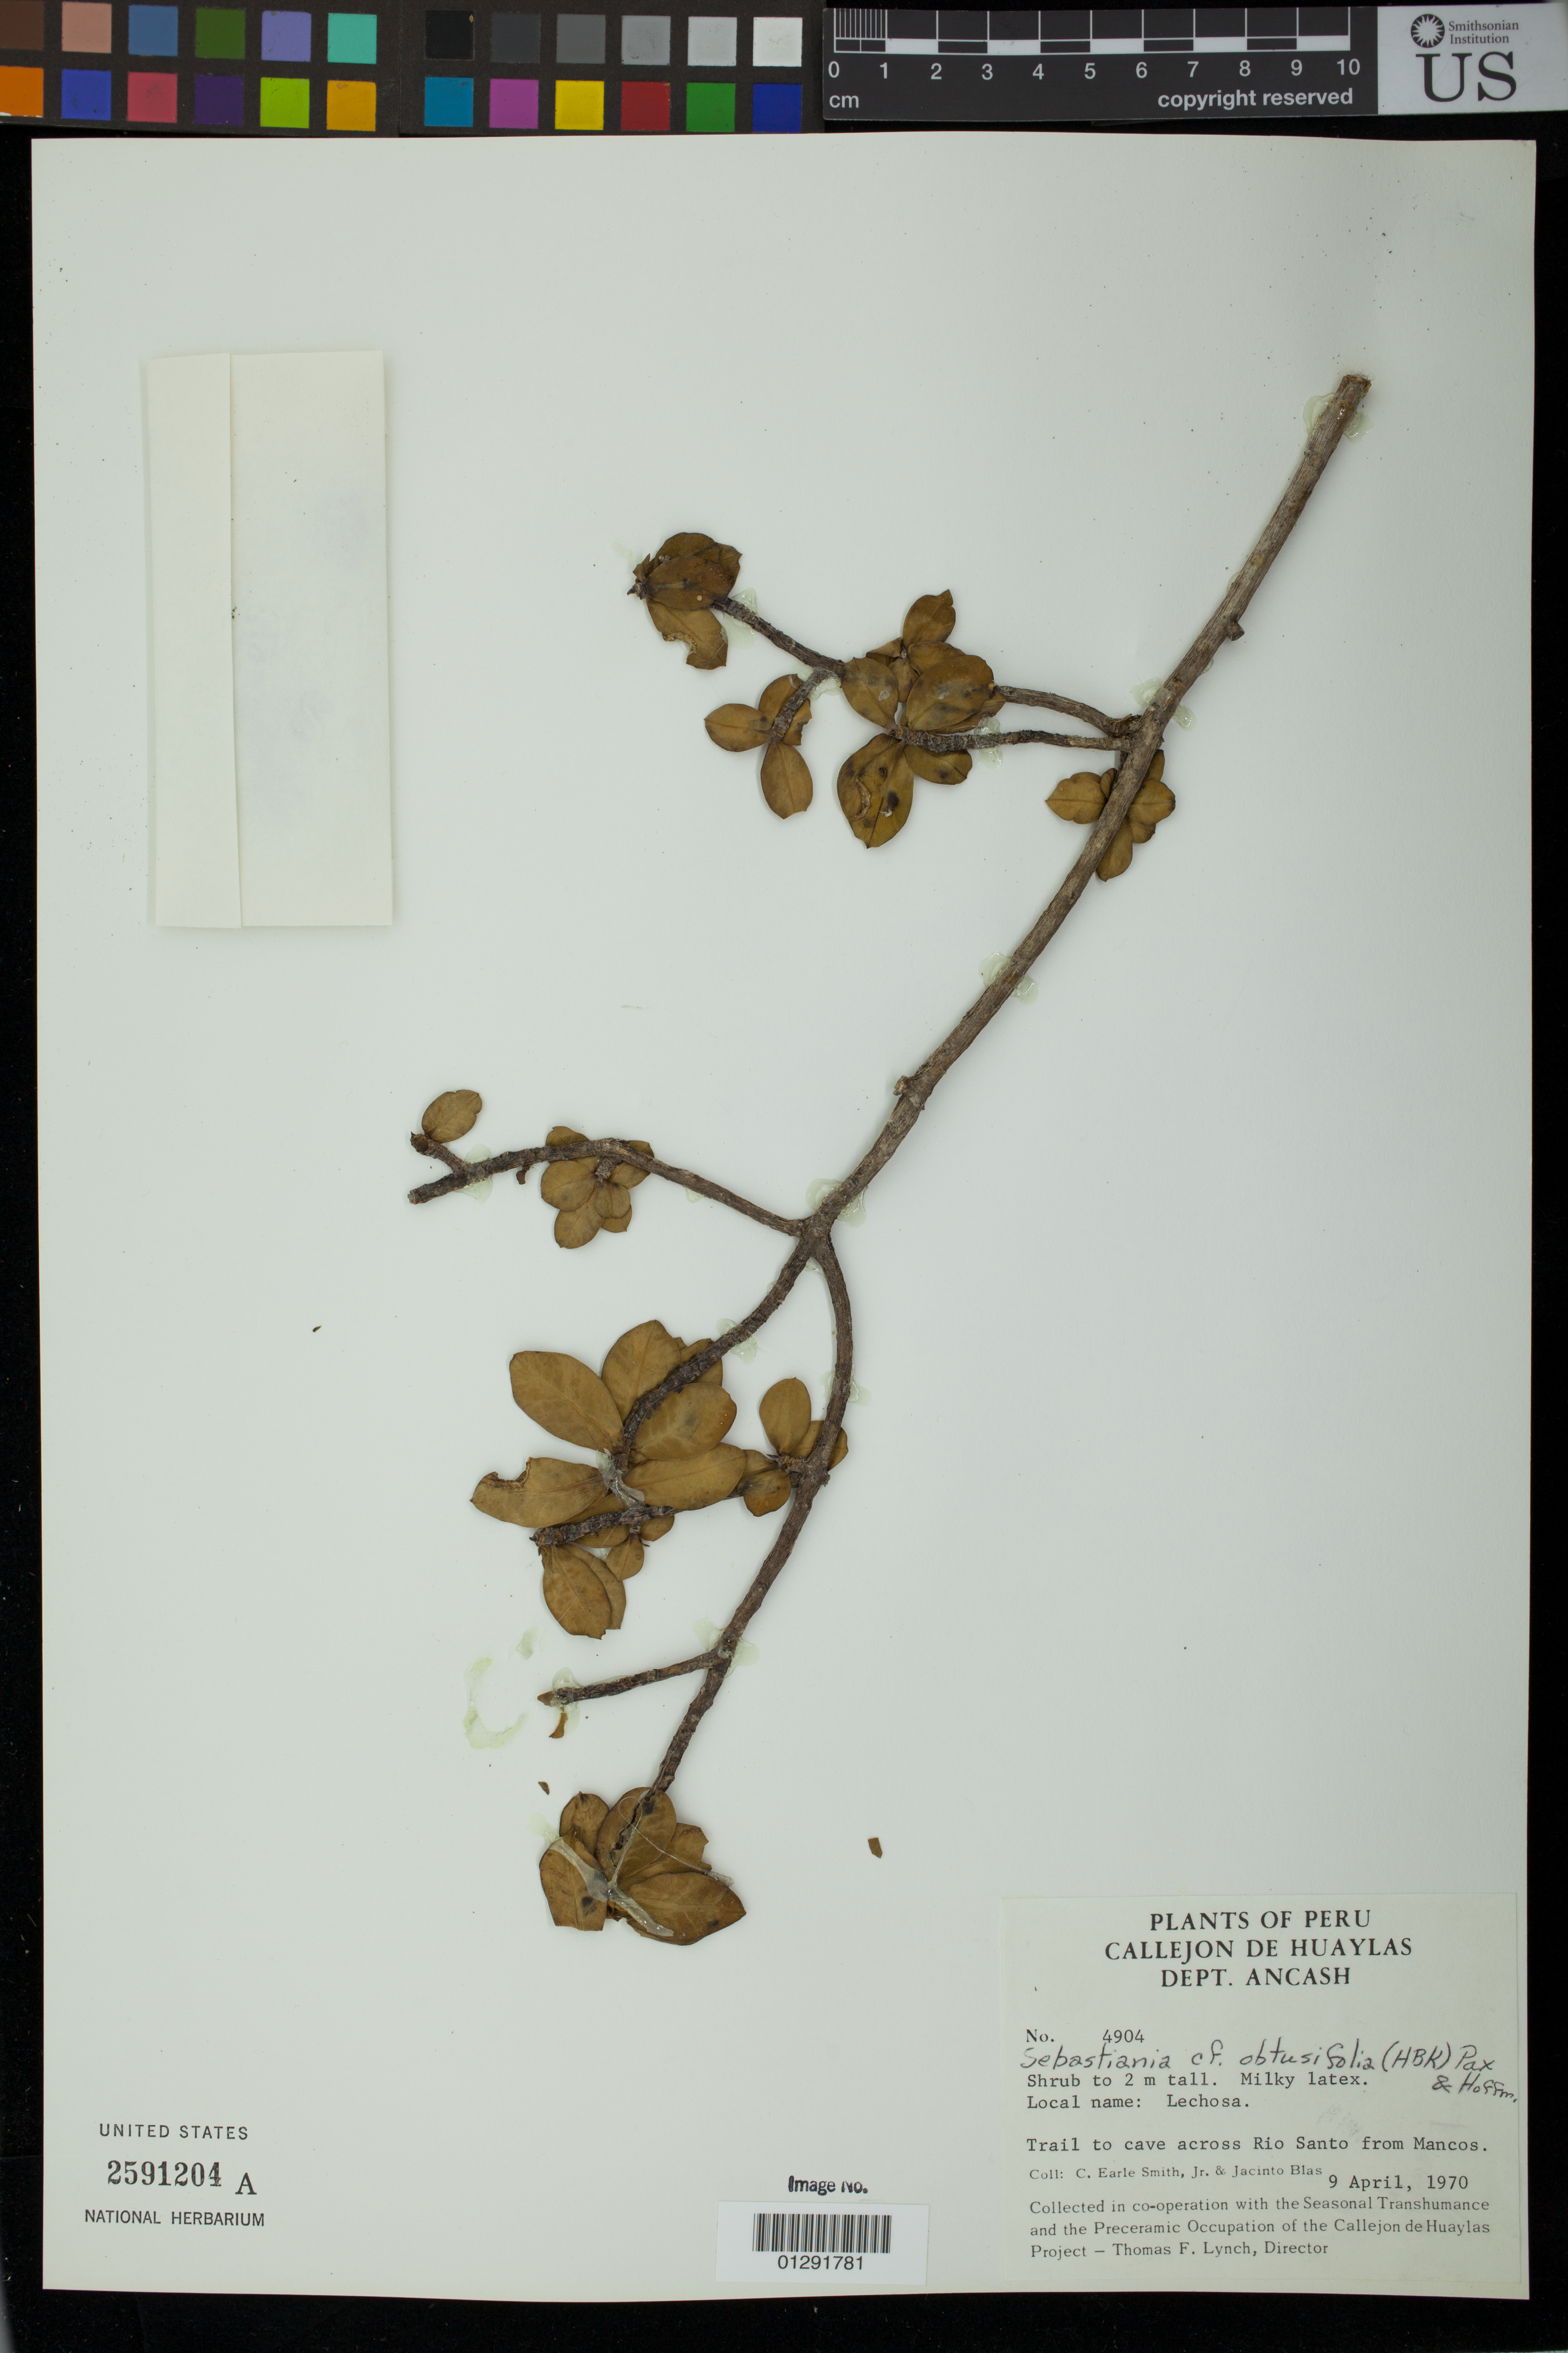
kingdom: Plantae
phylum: Tracheophyta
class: Magnoliopsida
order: Malpighiales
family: Euphorbiaceae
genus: Sebastiania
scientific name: Sebastiania obtusifolia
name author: Pax & K. Hoffm.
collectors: C. E. Smith Jr. & J. Blas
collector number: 4904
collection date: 1970-04-09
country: Peru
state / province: Ancash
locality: Callejon de Huaylas. trail to cave across Rio Santo from Mancos.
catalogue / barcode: US 2591204A